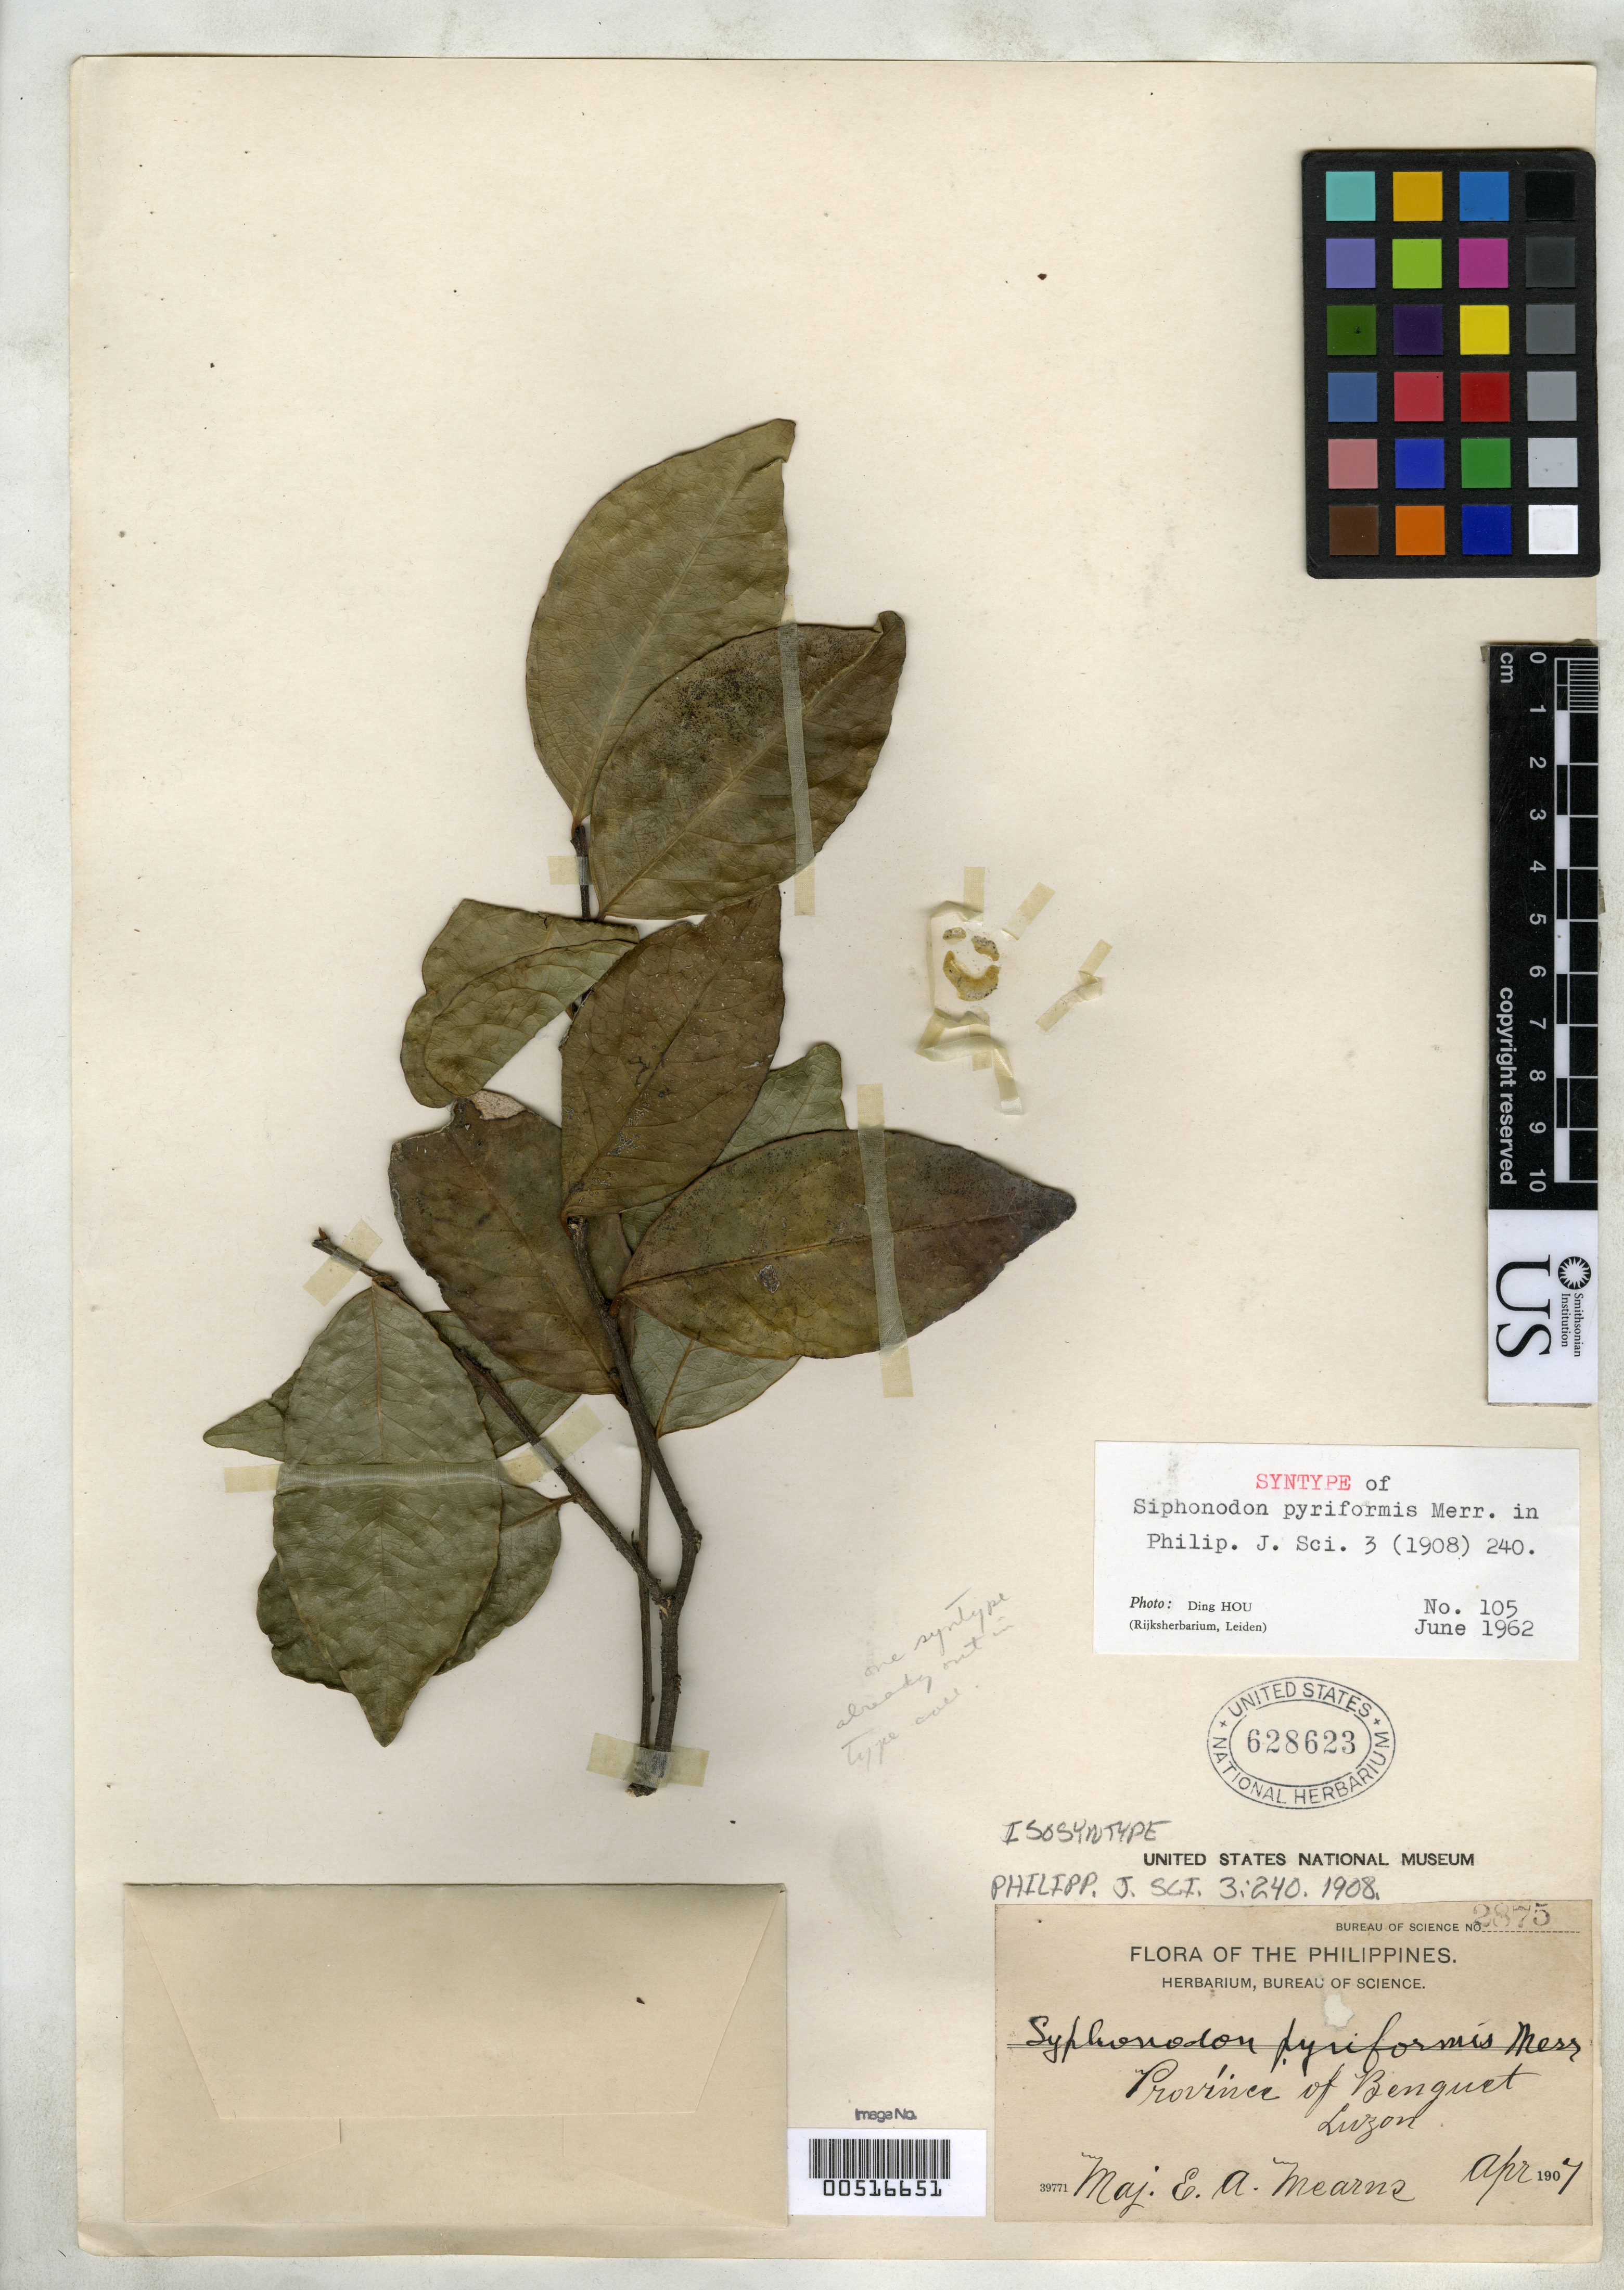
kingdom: Plantae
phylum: Tracheophyta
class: Magnoliopsida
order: Celastrales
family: Celastraceae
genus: Siphonodon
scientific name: Siphonodon pyriformis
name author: Merr.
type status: Isosyntype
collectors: E. A. Mearns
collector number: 2875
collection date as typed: Apr 1907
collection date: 1907-04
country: Philippines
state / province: Cordillera (Administrative Region)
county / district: Benguet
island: Luzon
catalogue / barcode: US 628623